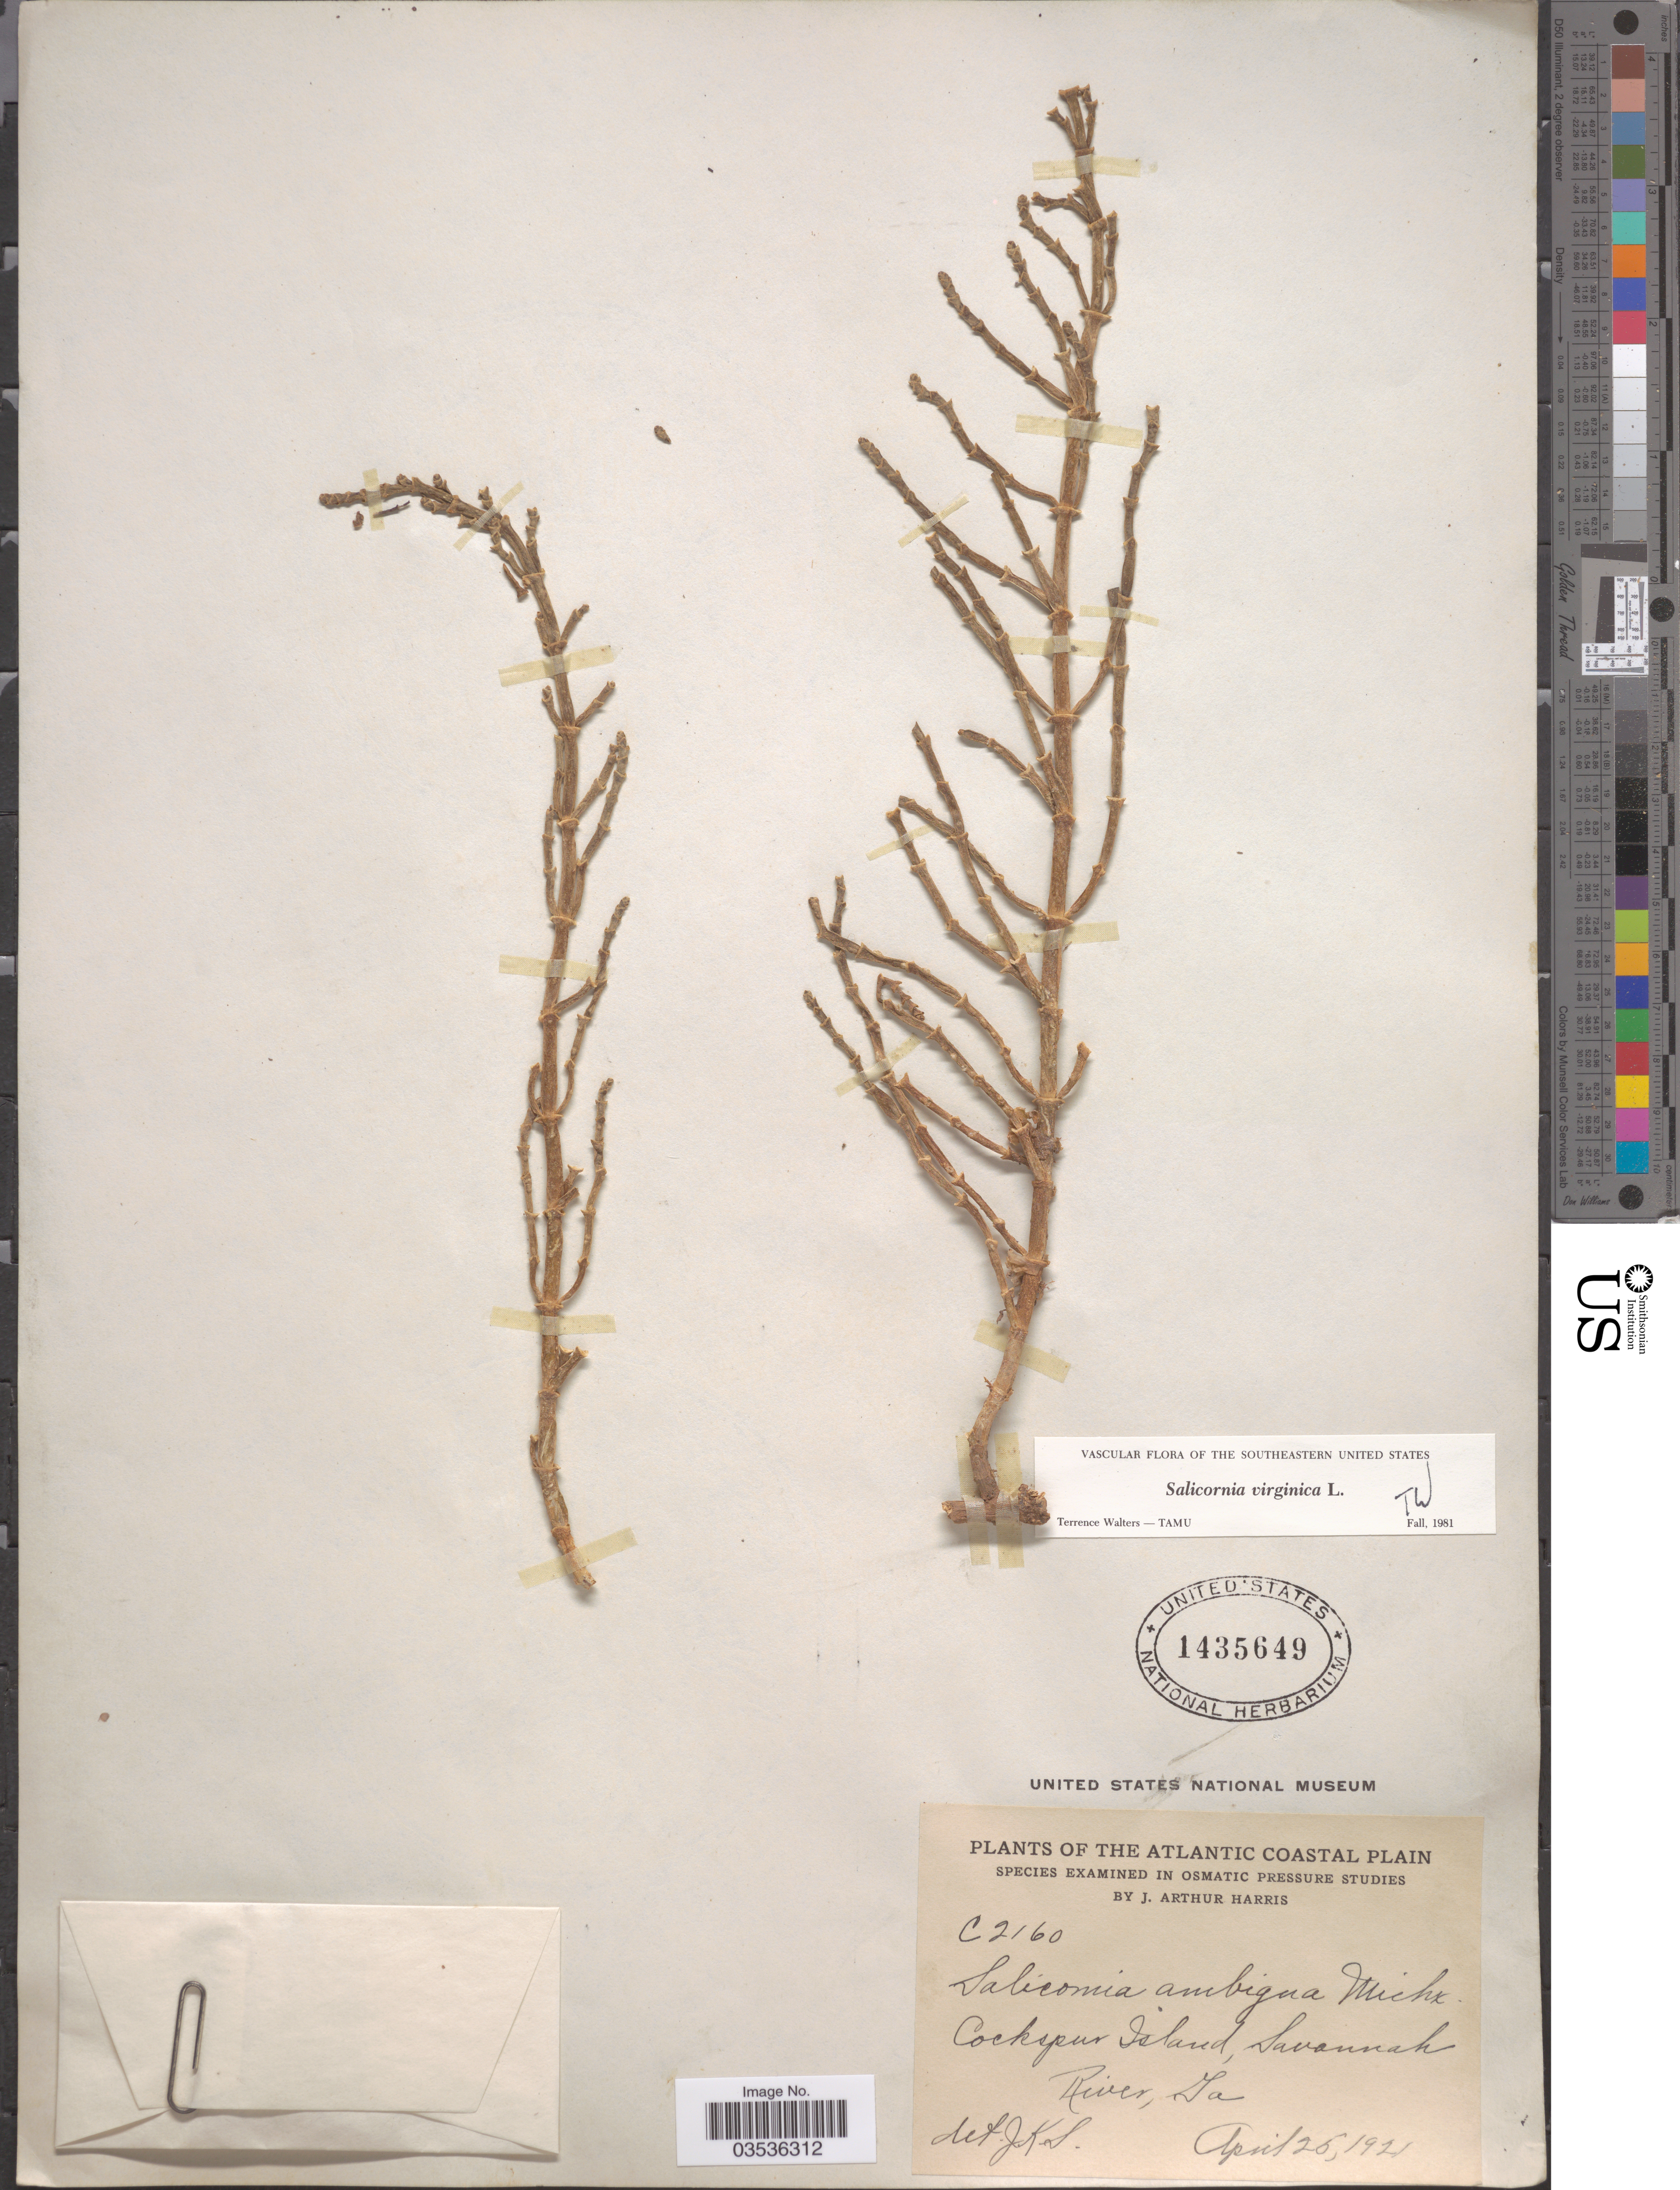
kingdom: Plantae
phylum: Tracheophyta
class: Magnoliopsida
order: Caryophyllales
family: Amaranthaceae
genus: Salicornia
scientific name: Salicornia ambigua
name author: Michx.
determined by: Strong, Mark T., (BOT), Smithsonian Institution - National Museum of Natural History (UNITED STATES)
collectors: J. A. Harris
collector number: C2160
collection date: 1921-04-26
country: United States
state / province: Georgia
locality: The Atlantic Coastal Plain. Cockspur Island, Savannah River.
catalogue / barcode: US 1435649